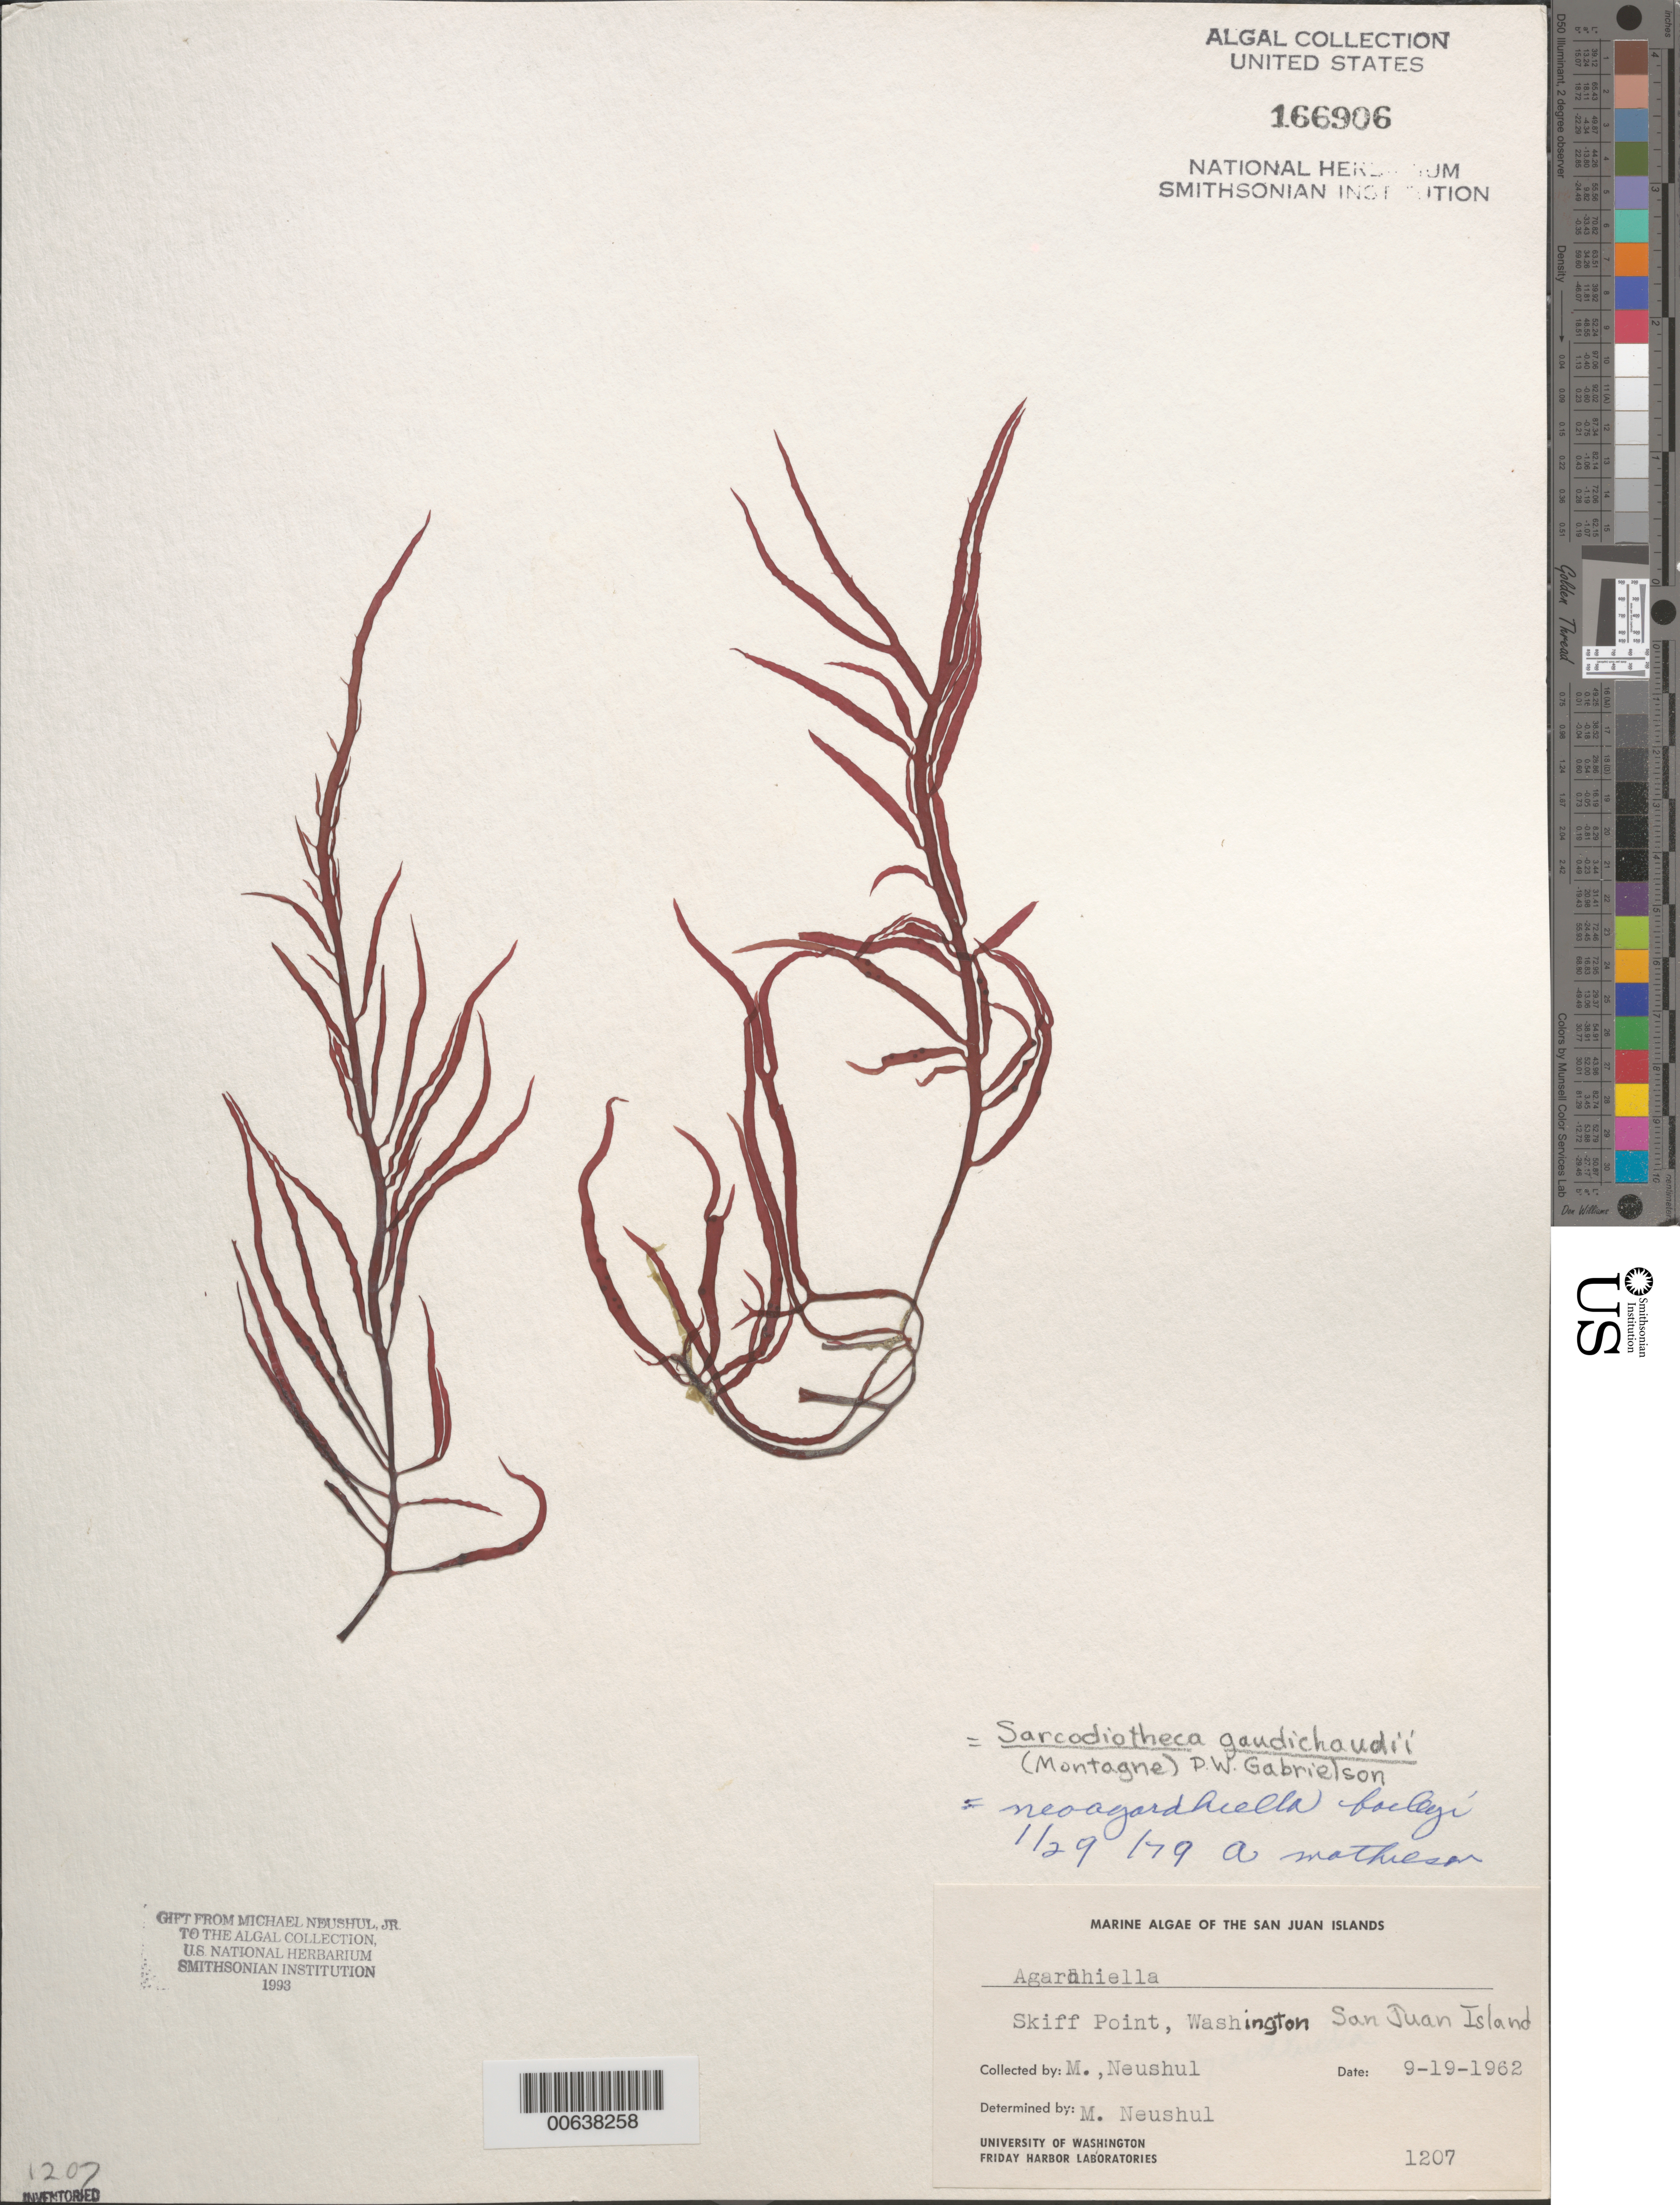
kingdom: Plantae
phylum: Rhodophyta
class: Florideophyceae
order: Gigartinales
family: Solieriaceae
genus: Sarcodiotheca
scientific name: Sarcodiotheca gaudichaudii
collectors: M. Neushul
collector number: Neushul 1207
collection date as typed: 19 Sep 1962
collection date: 1962-09-19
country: United States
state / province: Washington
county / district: San Juan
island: San Juan Island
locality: Skiff Point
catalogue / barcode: US 166906